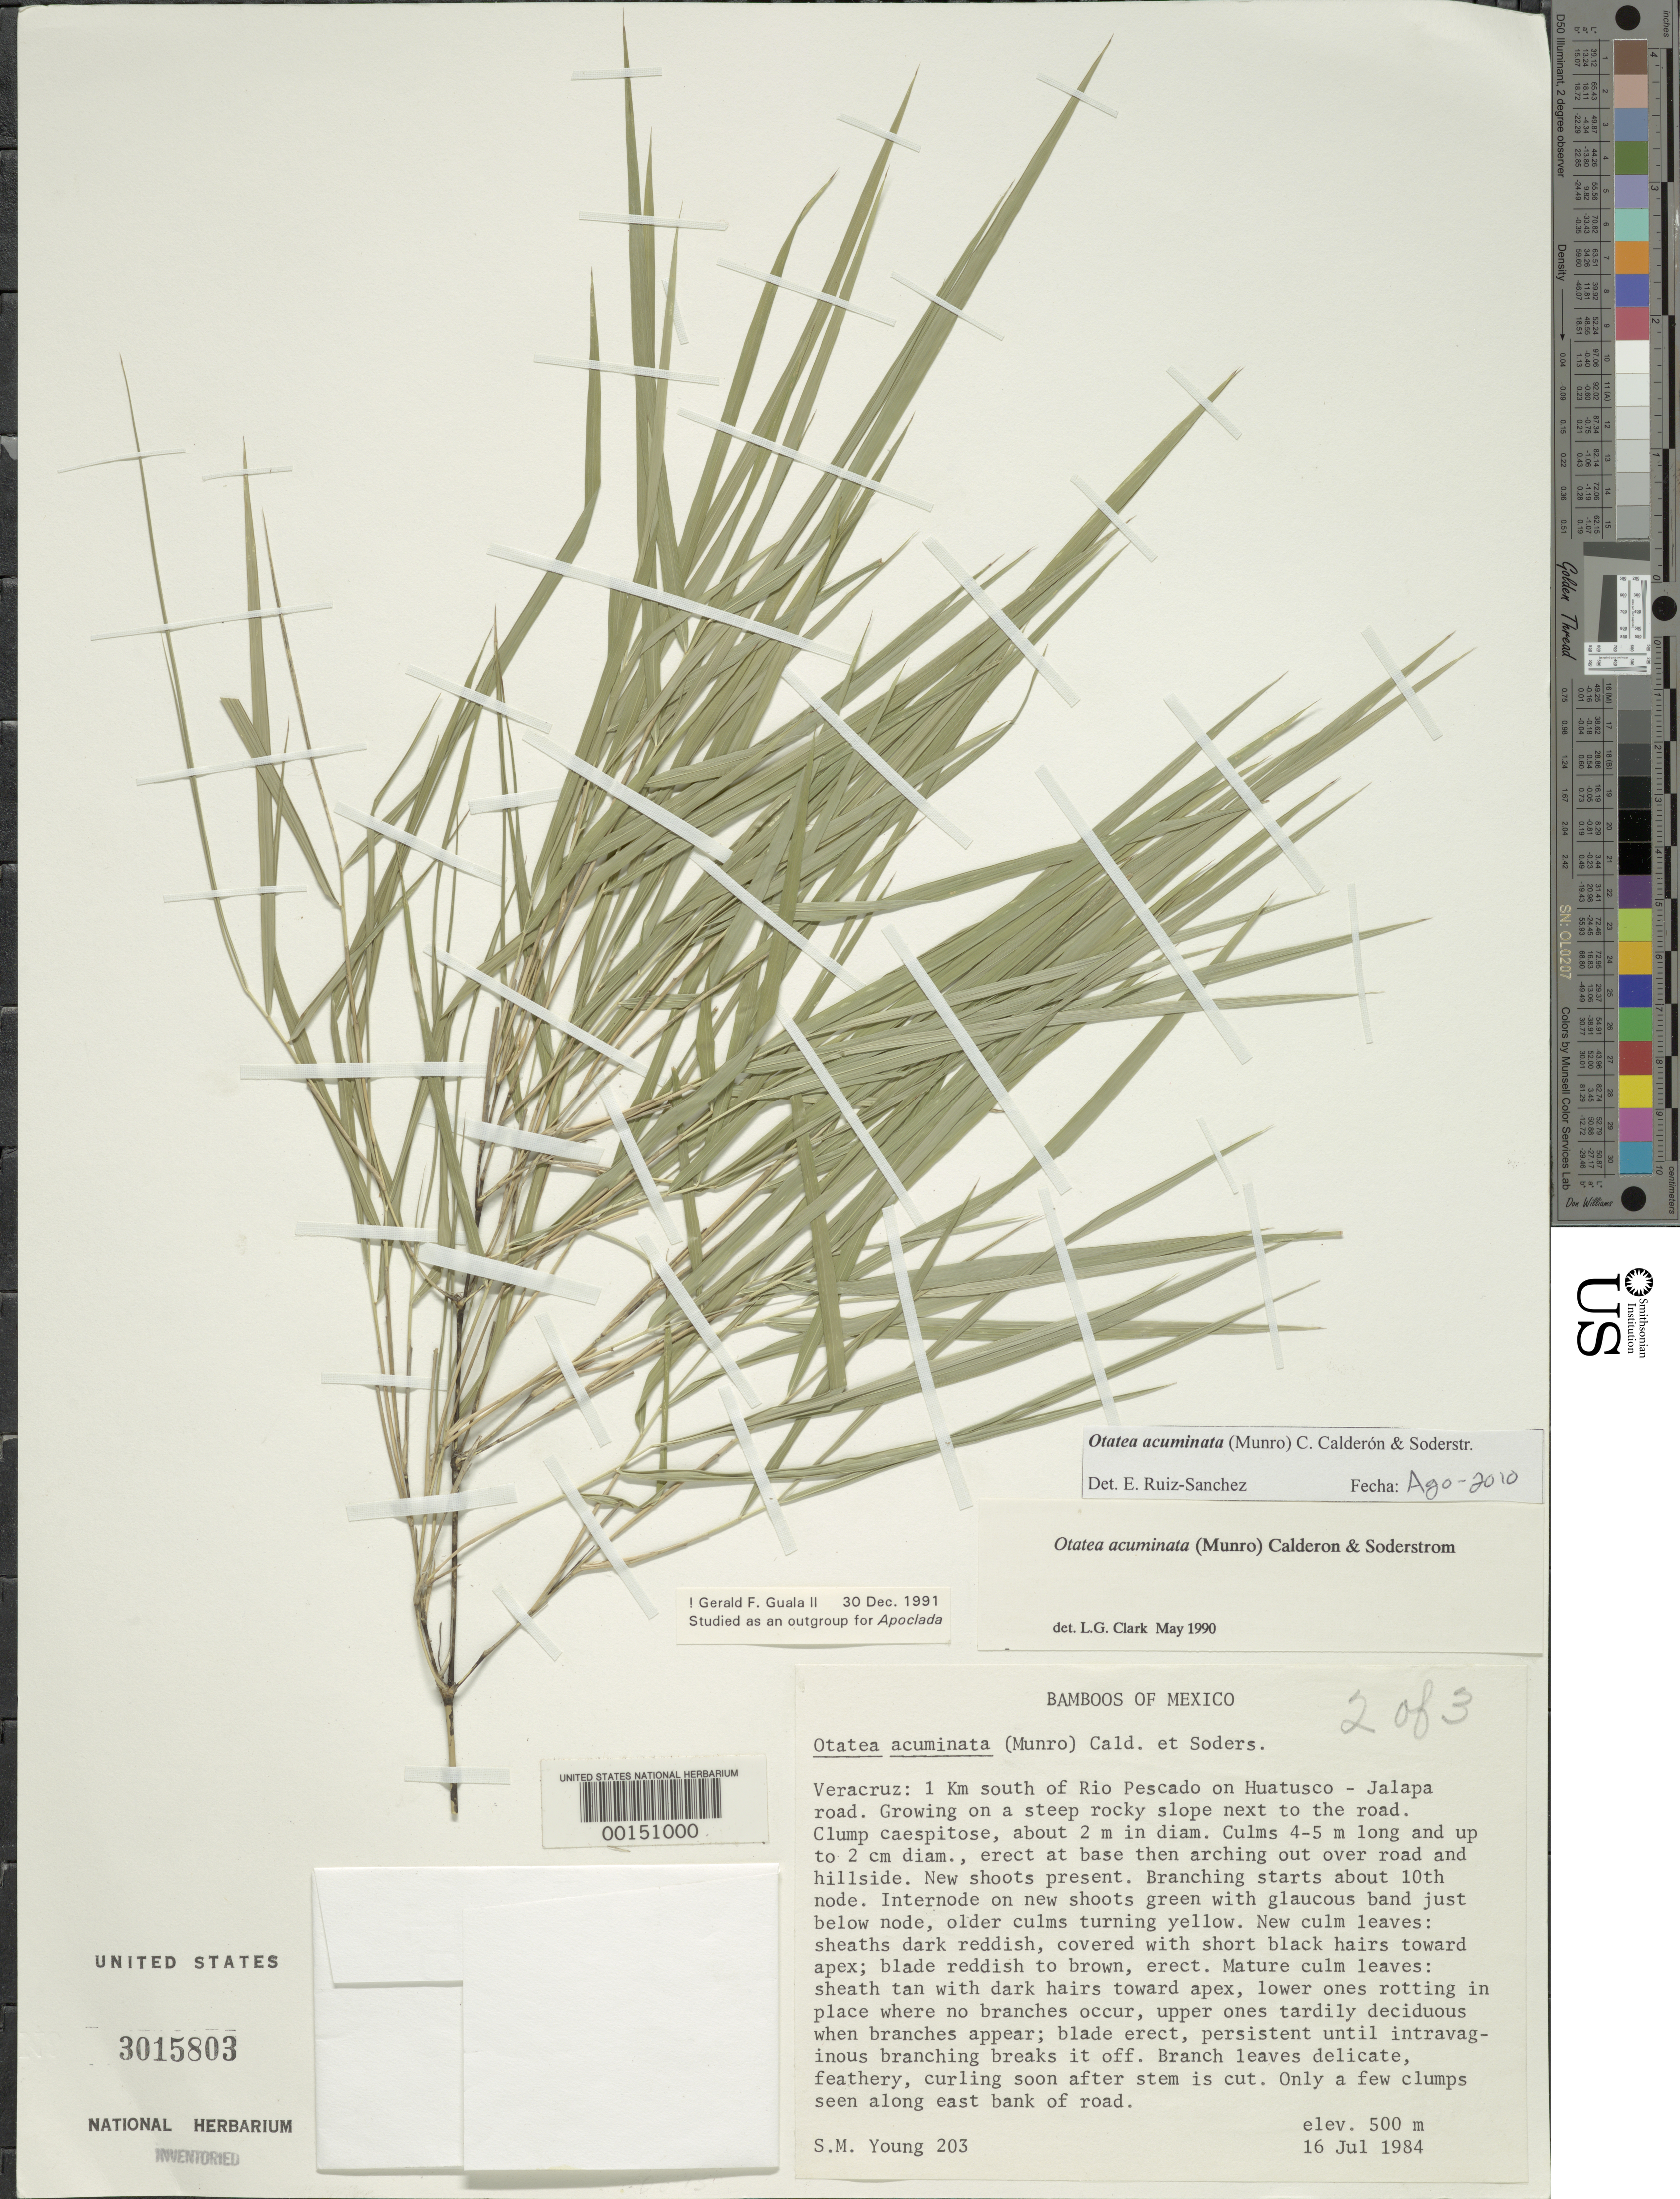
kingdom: Plantae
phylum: Tracheophyta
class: Liliopsida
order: Poales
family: Poaceae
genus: Otatea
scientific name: Otatea acuminata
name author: (Munro) C. E. Calderón & Soderstr.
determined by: Clark, Lynn G., (ISC), Iowa State University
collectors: S. Young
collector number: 203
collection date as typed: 16 Jul 1984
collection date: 1984-07-16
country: Mexico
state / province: Veracruz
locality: S of Rio Pescado on Huatusco - Jualapa road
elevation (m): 500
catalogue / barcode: US 3015803